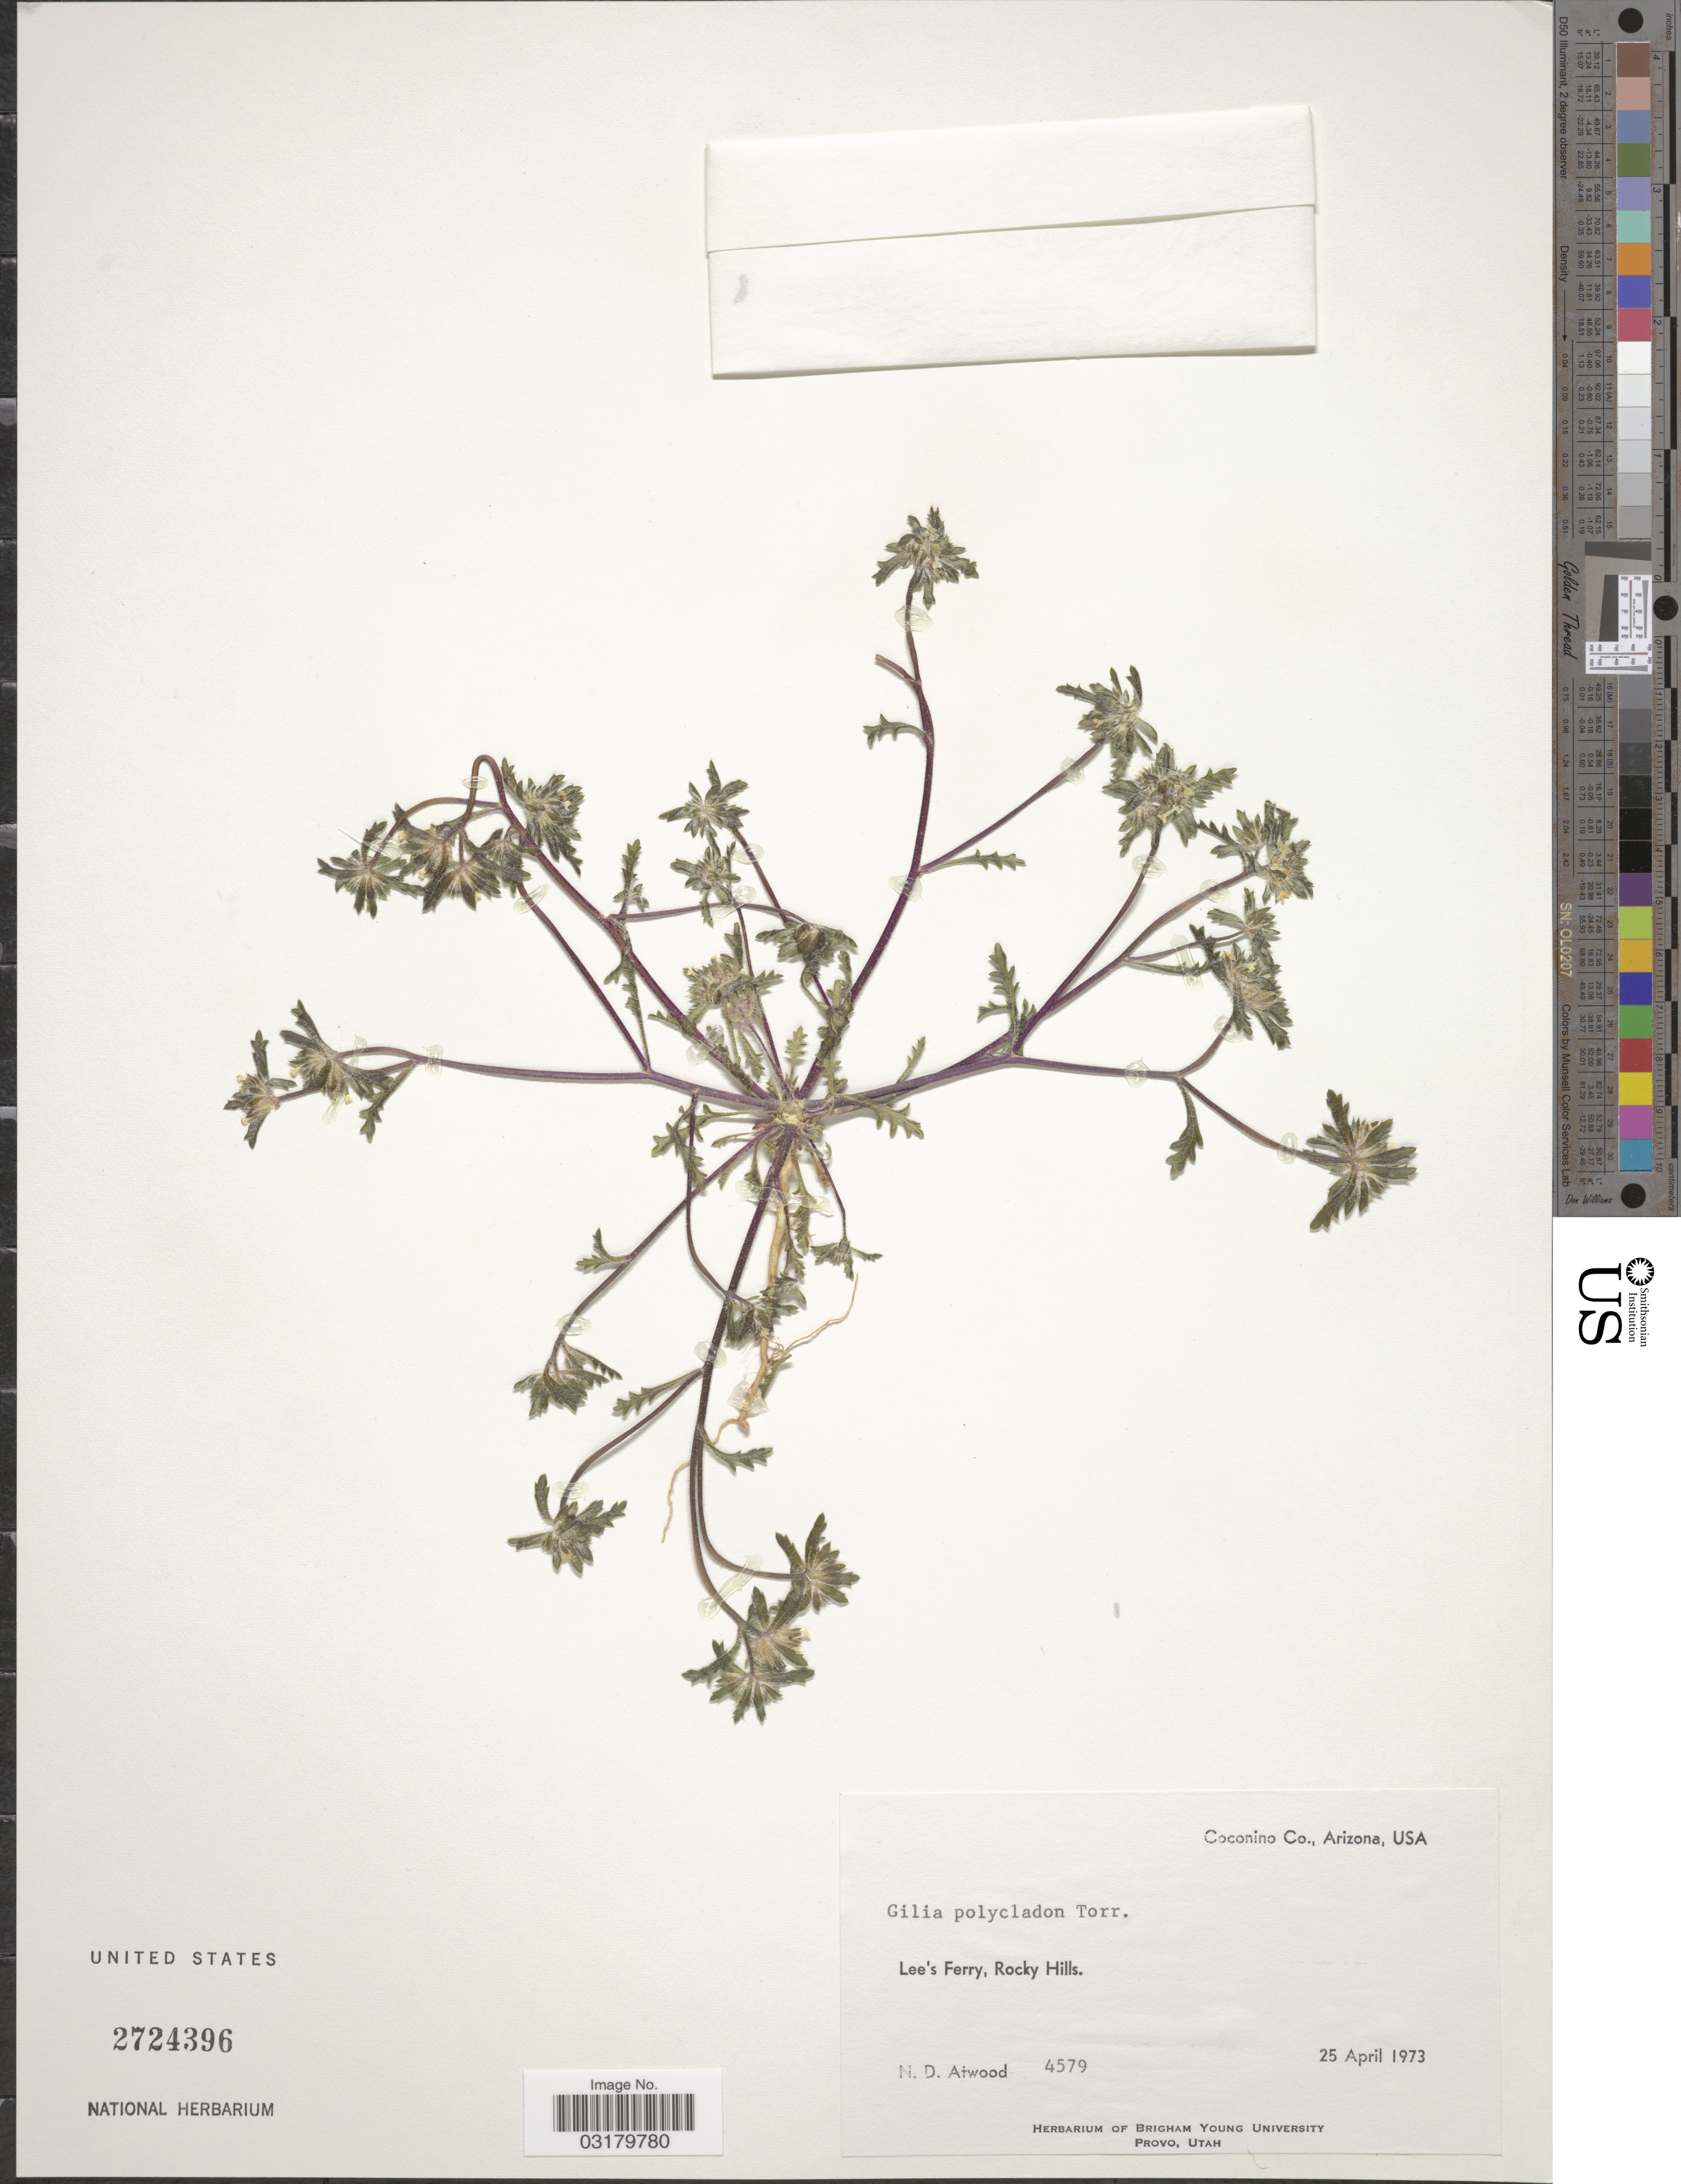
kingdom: Plantae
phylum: Tracheophyta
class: Magnoliopsida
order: Ericales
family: Polemoniaceae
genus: Ipomopsis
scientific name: Ipomopsis polycladon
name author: (Torr.) V.E. Grant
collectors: N. Atwood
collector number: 4579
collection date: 1973-04-25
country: United States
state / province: Arizona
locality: Coconino Co., Lee's Ferry, Rocky Hills.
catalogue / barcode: US 2724396